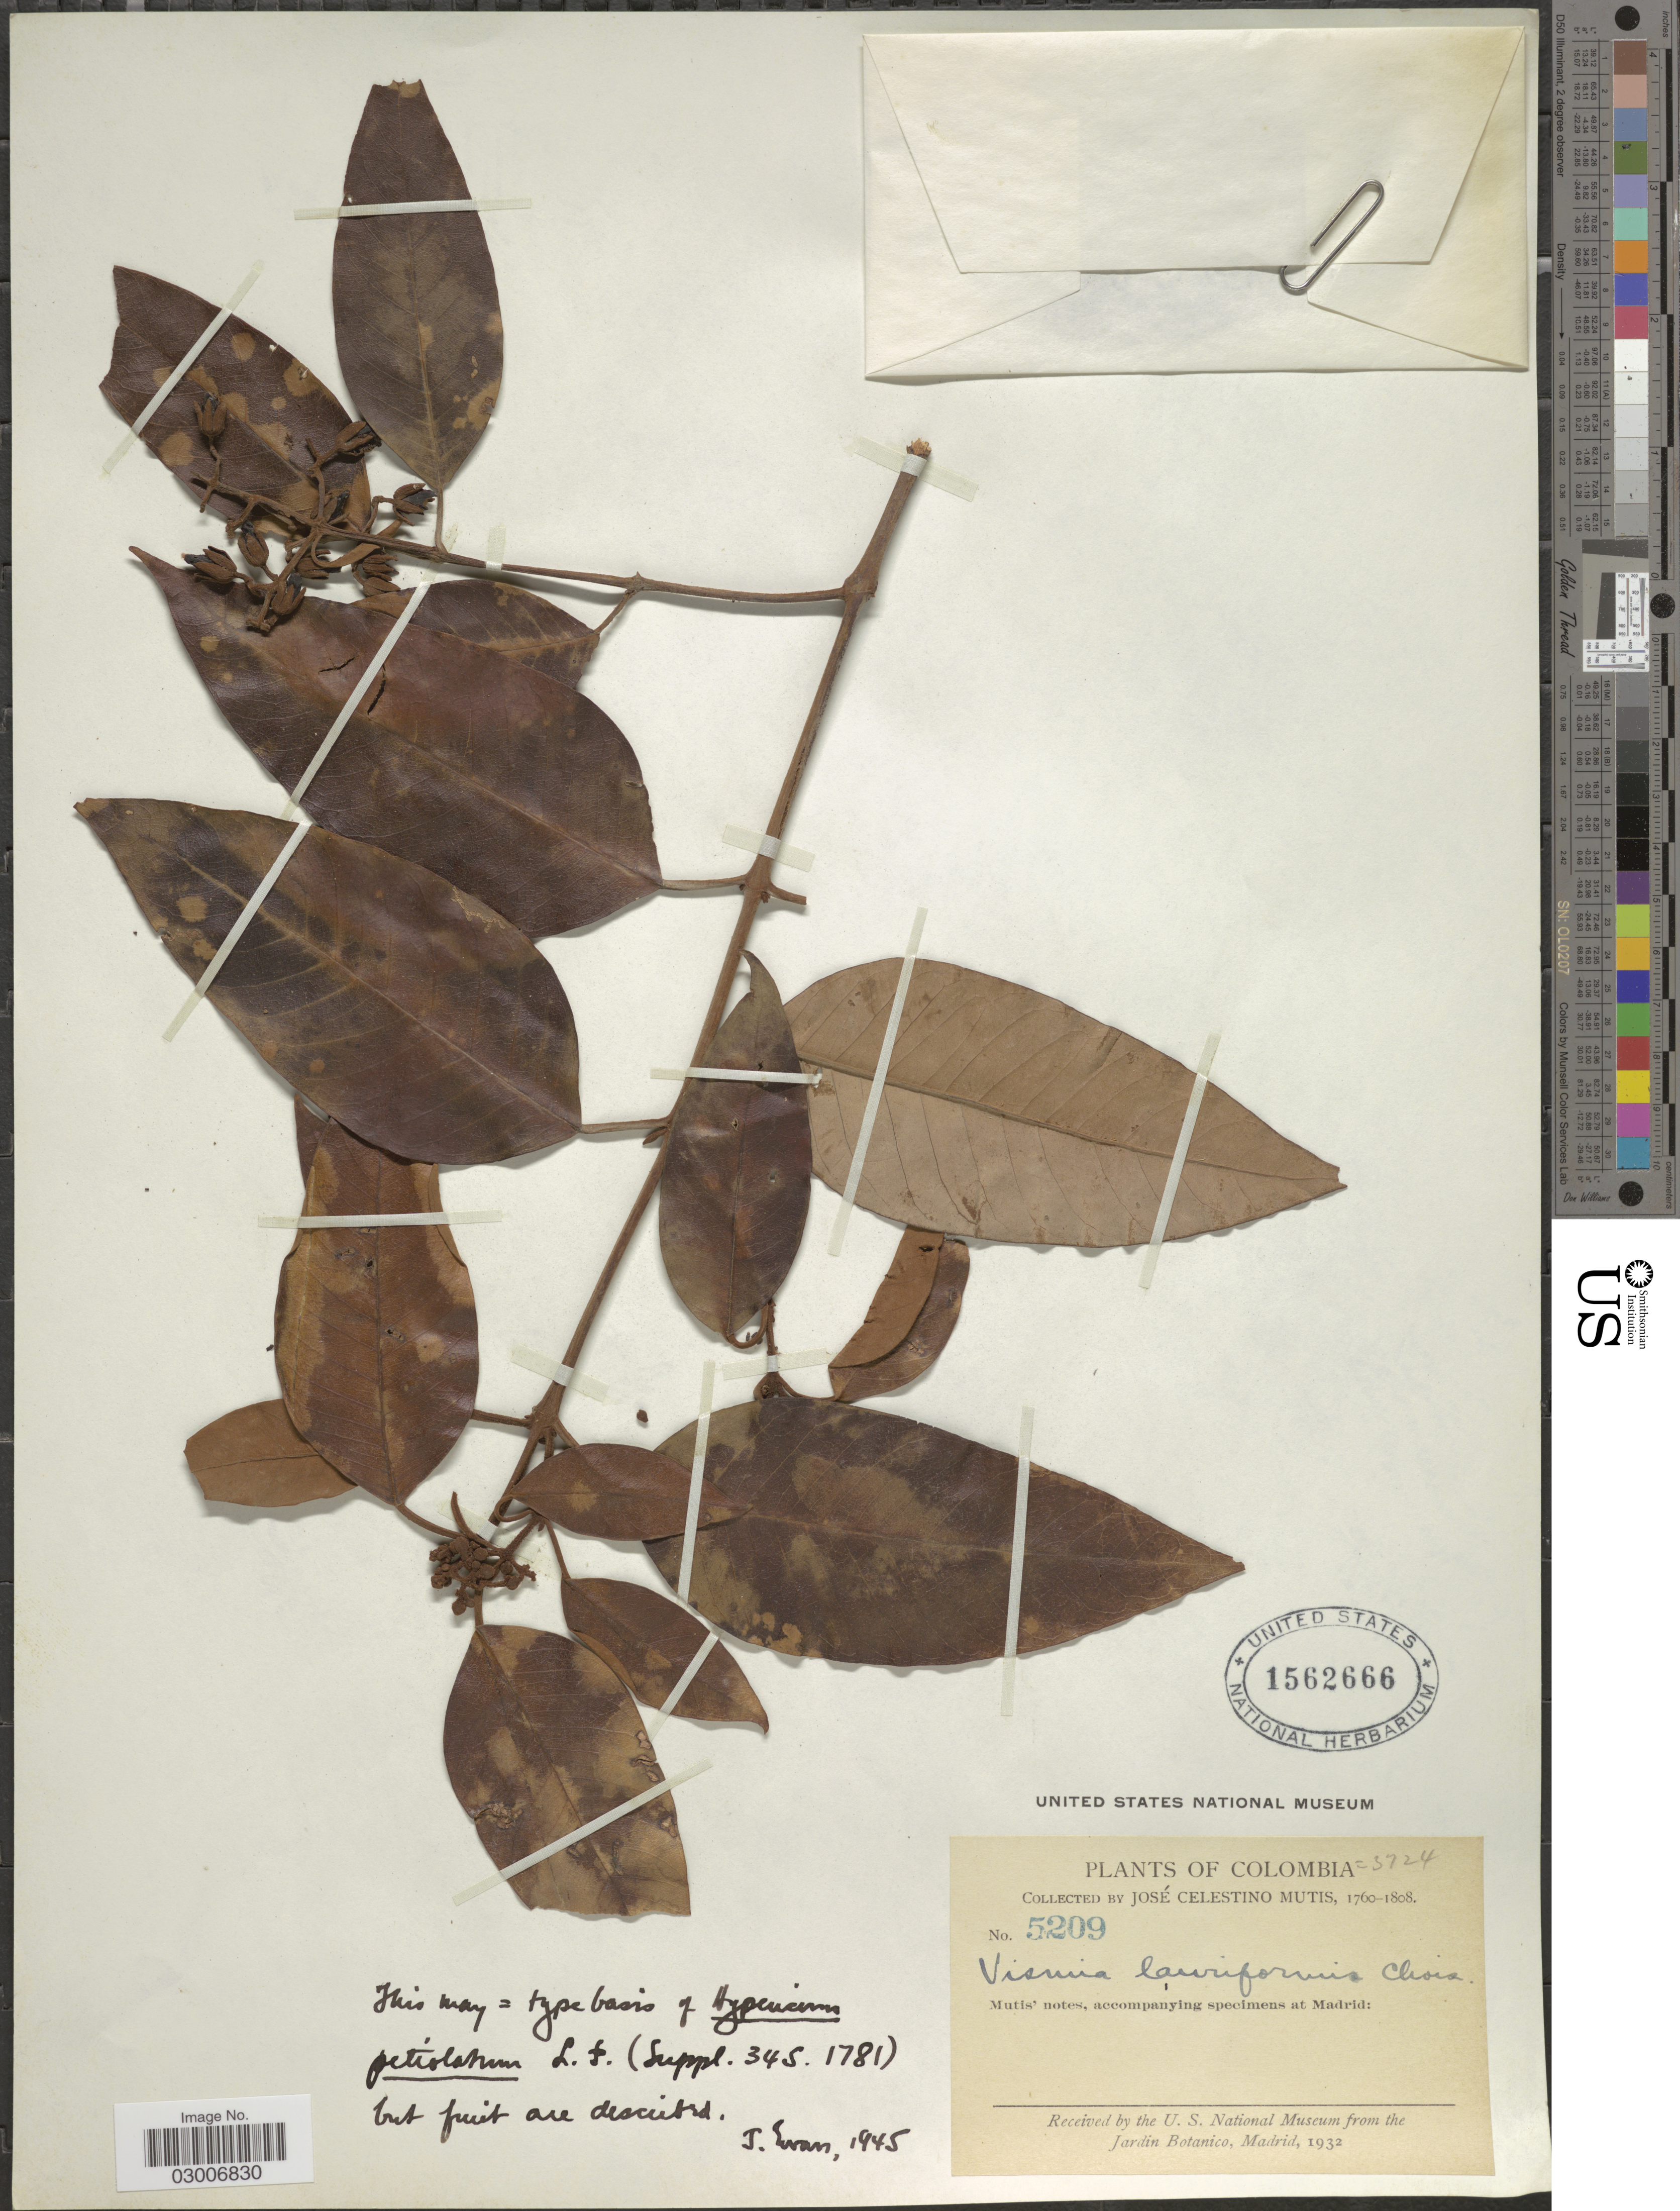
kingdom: Plantae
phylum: Tracheophyta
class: Magnoliopsida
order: Malpighiales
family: Hypericaceae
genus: Vismia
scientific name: Vismia lauriformis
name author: (Lam.) Choisy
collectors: J. C. B. Mutis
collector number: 5209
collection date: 1760/1808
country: Colombia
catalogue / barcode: US 1562666